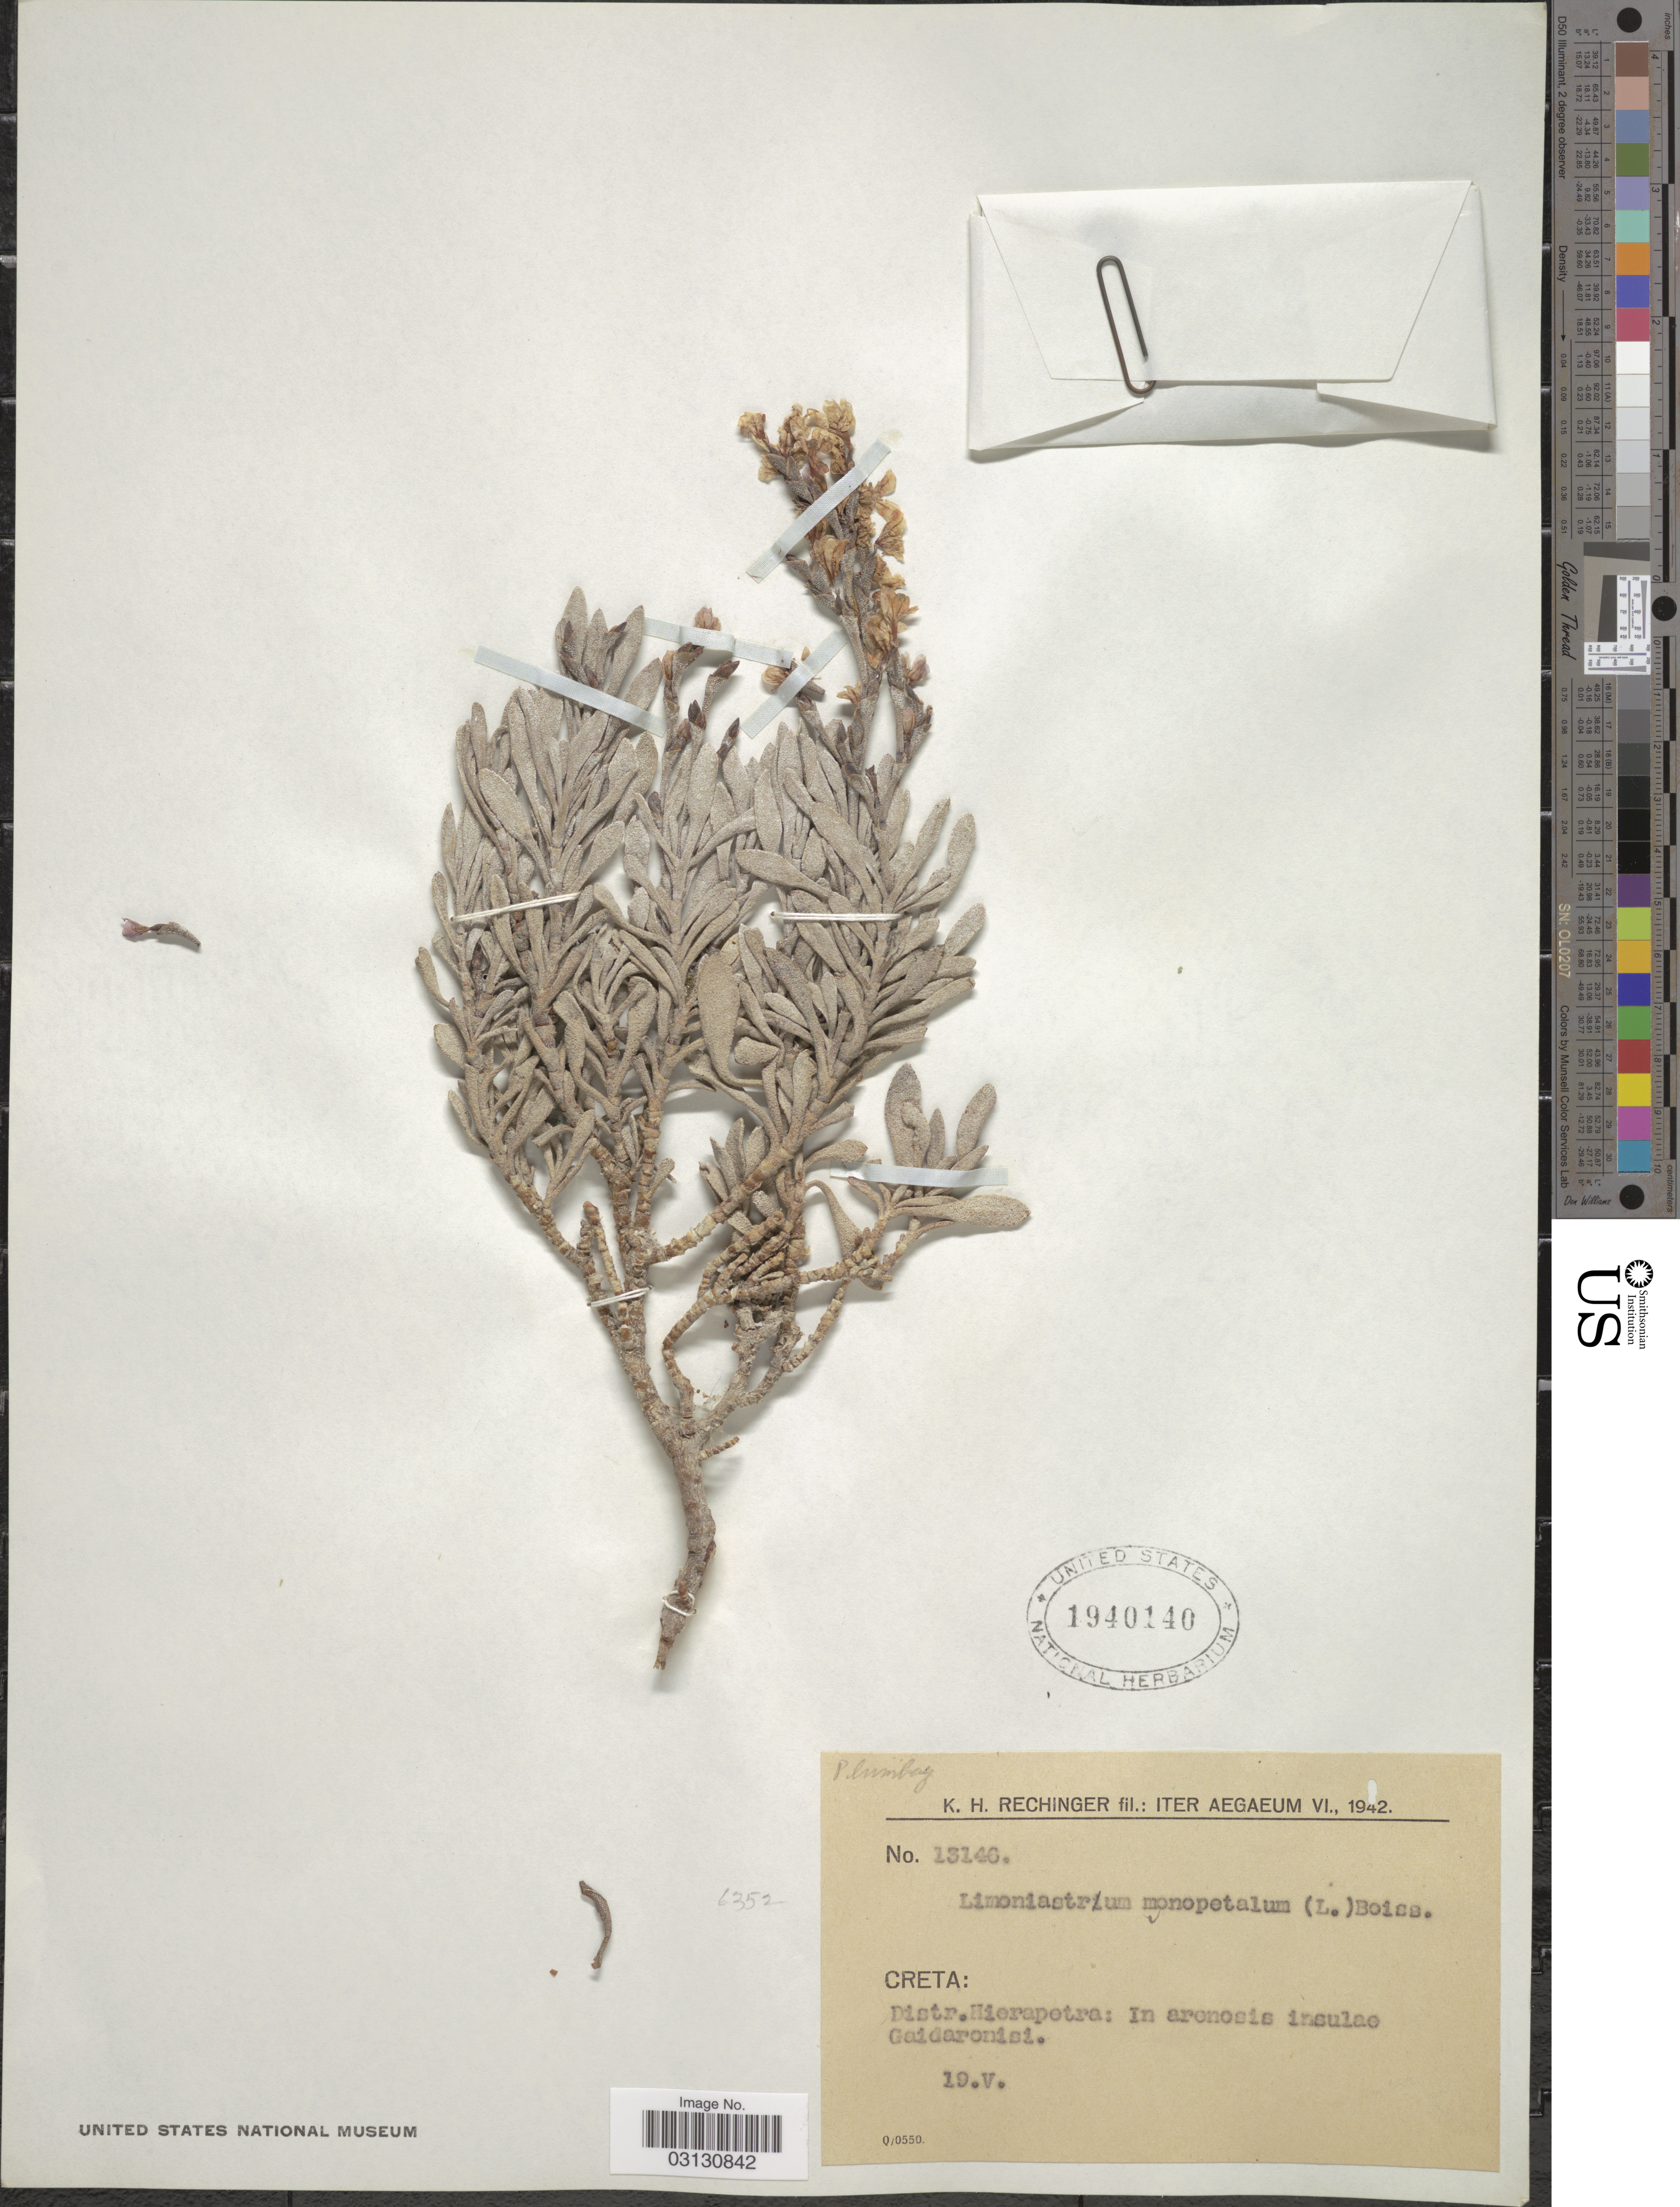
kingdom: Plantae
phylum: Tracheophyta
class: Magnoliopsida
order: Caryophyllales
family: Plumbaginaceae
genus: Limoniastrum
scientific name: Limoniastrum monopetalum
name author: (L.) Boiss.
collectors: K. H. Rechinger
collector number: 13146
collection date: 1942-05-19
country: Greece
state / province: Crete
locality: Creta: Distr. Hierapetra: In arenosis insulae Gaidaronisi.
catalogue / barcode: US 1940140